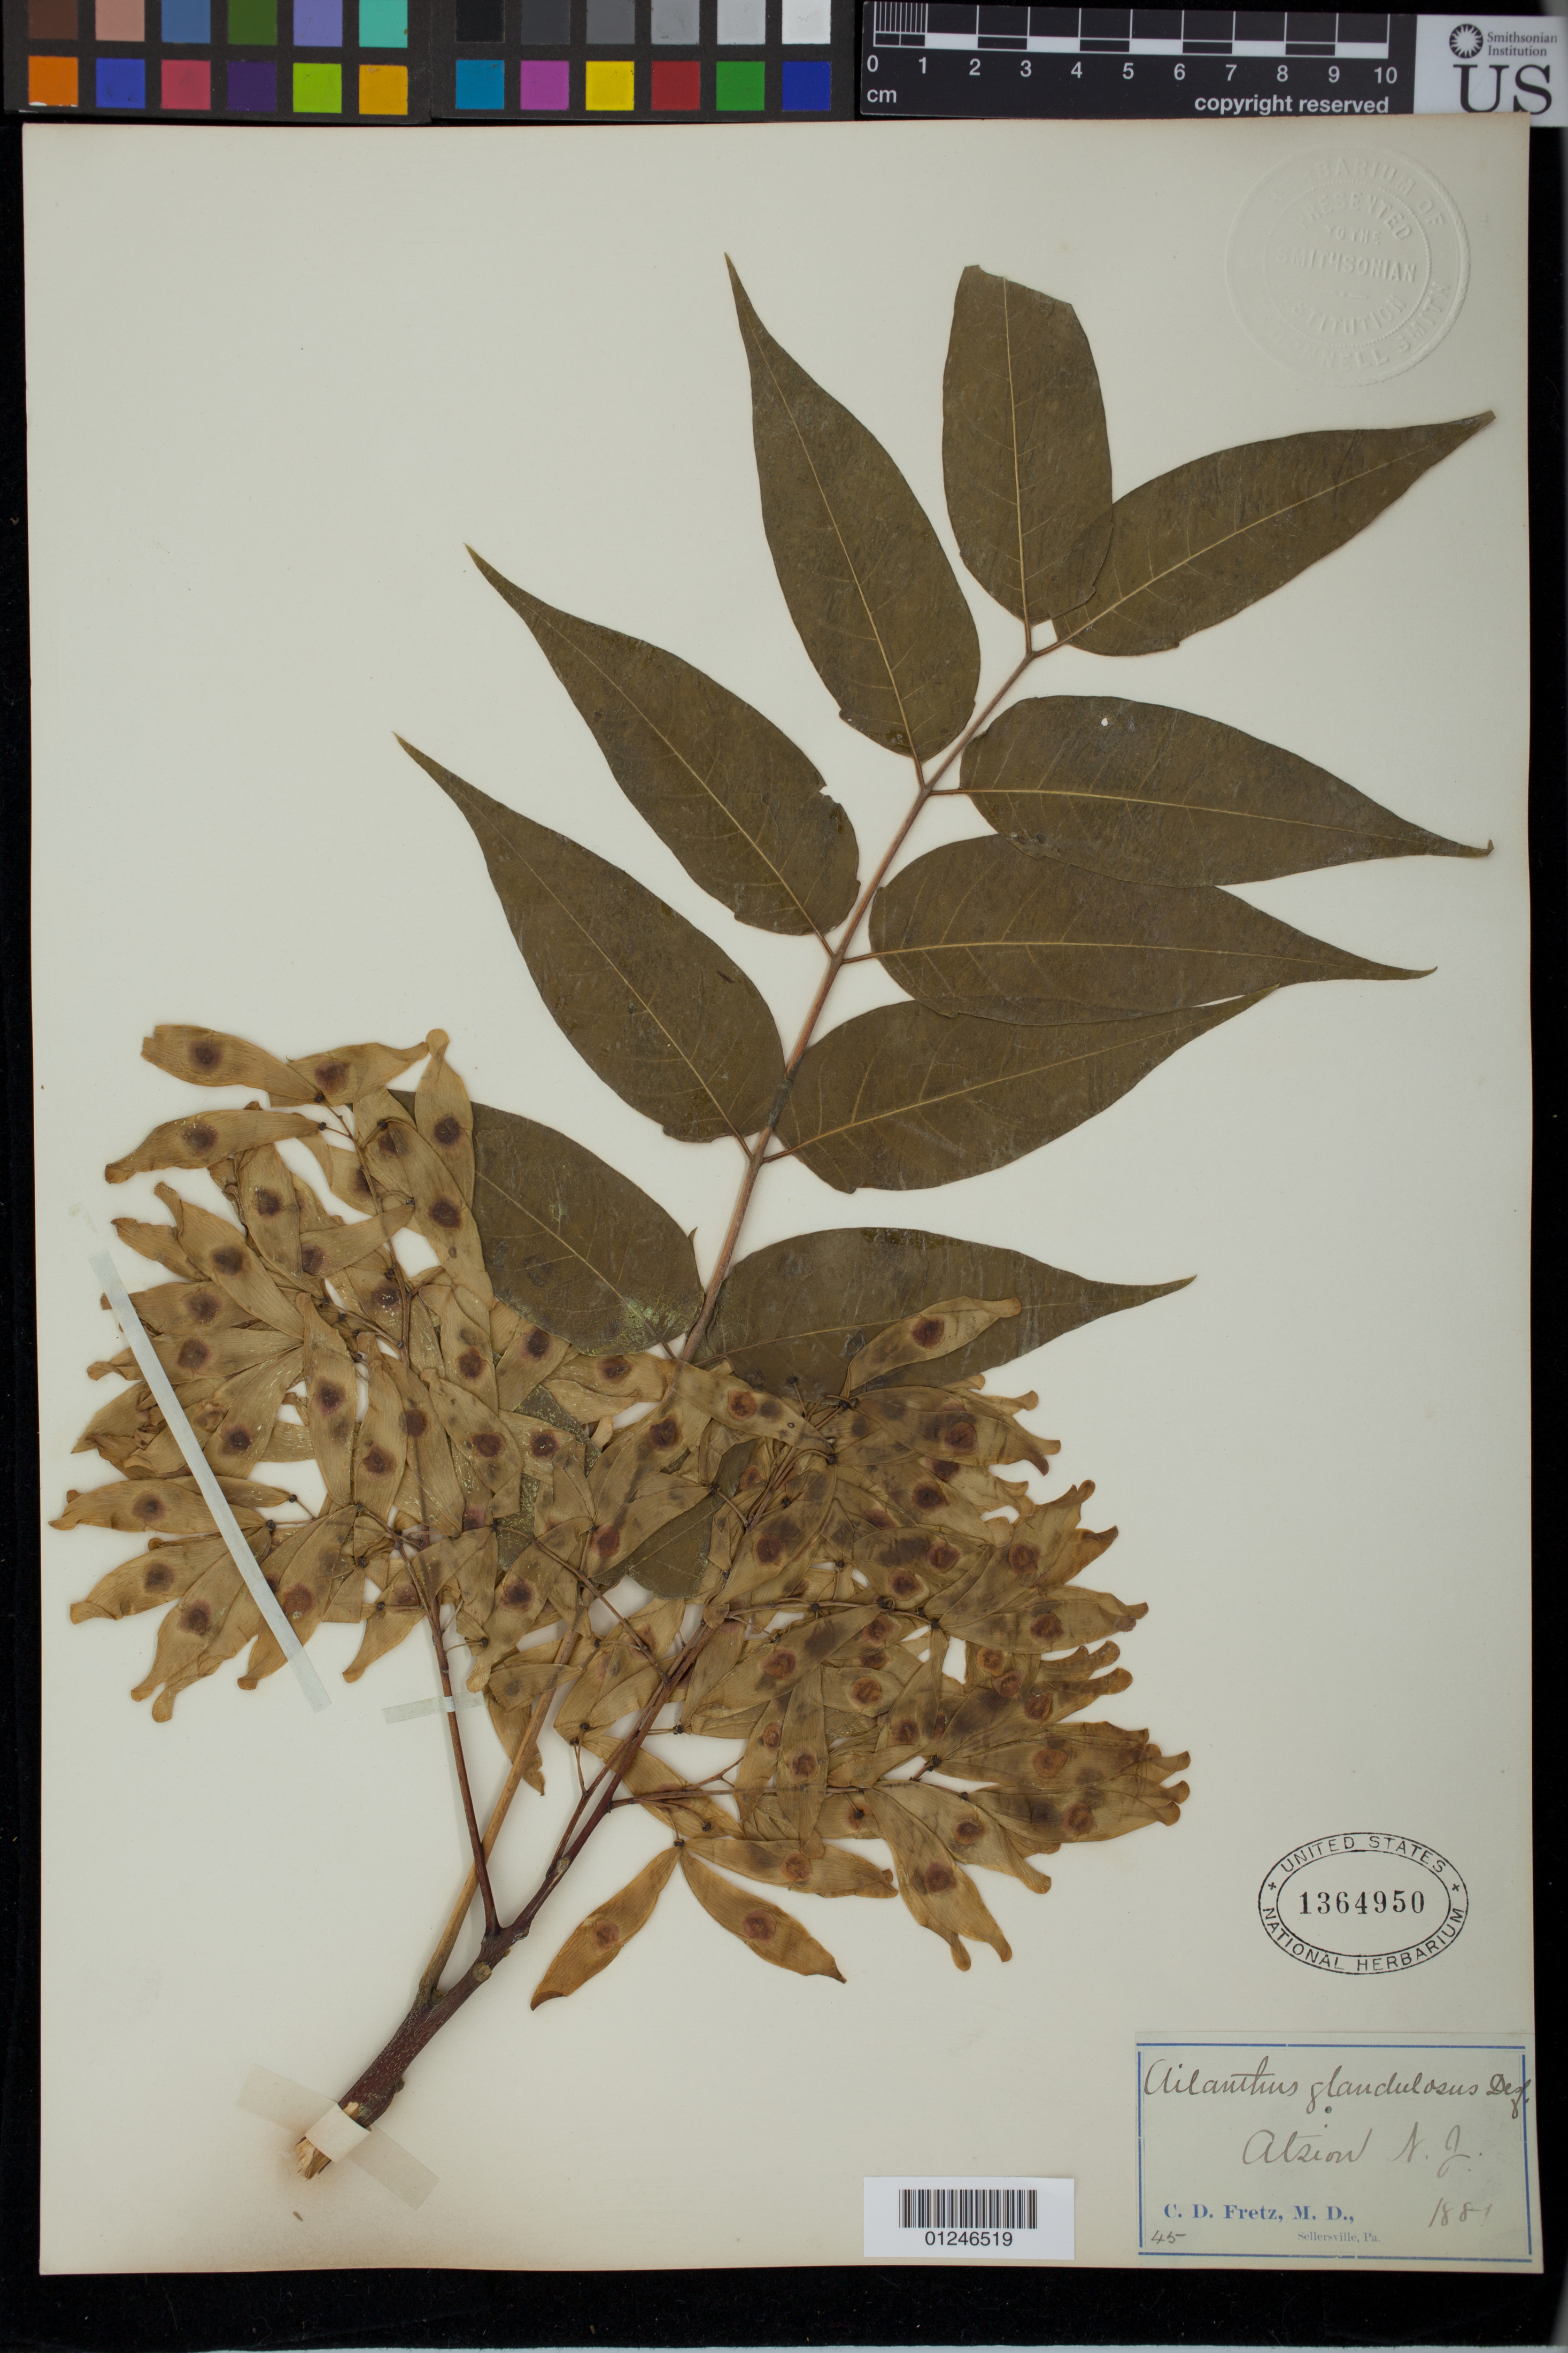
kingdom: Plantae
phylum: Tracheophyta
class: Magnoliopsida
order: Sapindales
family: Simaroubaceae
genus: Ailanthus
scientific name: Ailanthus glandulosa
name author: Desf.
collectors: C. D. Fretz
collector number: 45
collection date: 1881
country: United States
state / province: Pennsylvania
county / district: Bucks County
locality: Sellersville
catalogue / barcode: US 1364950